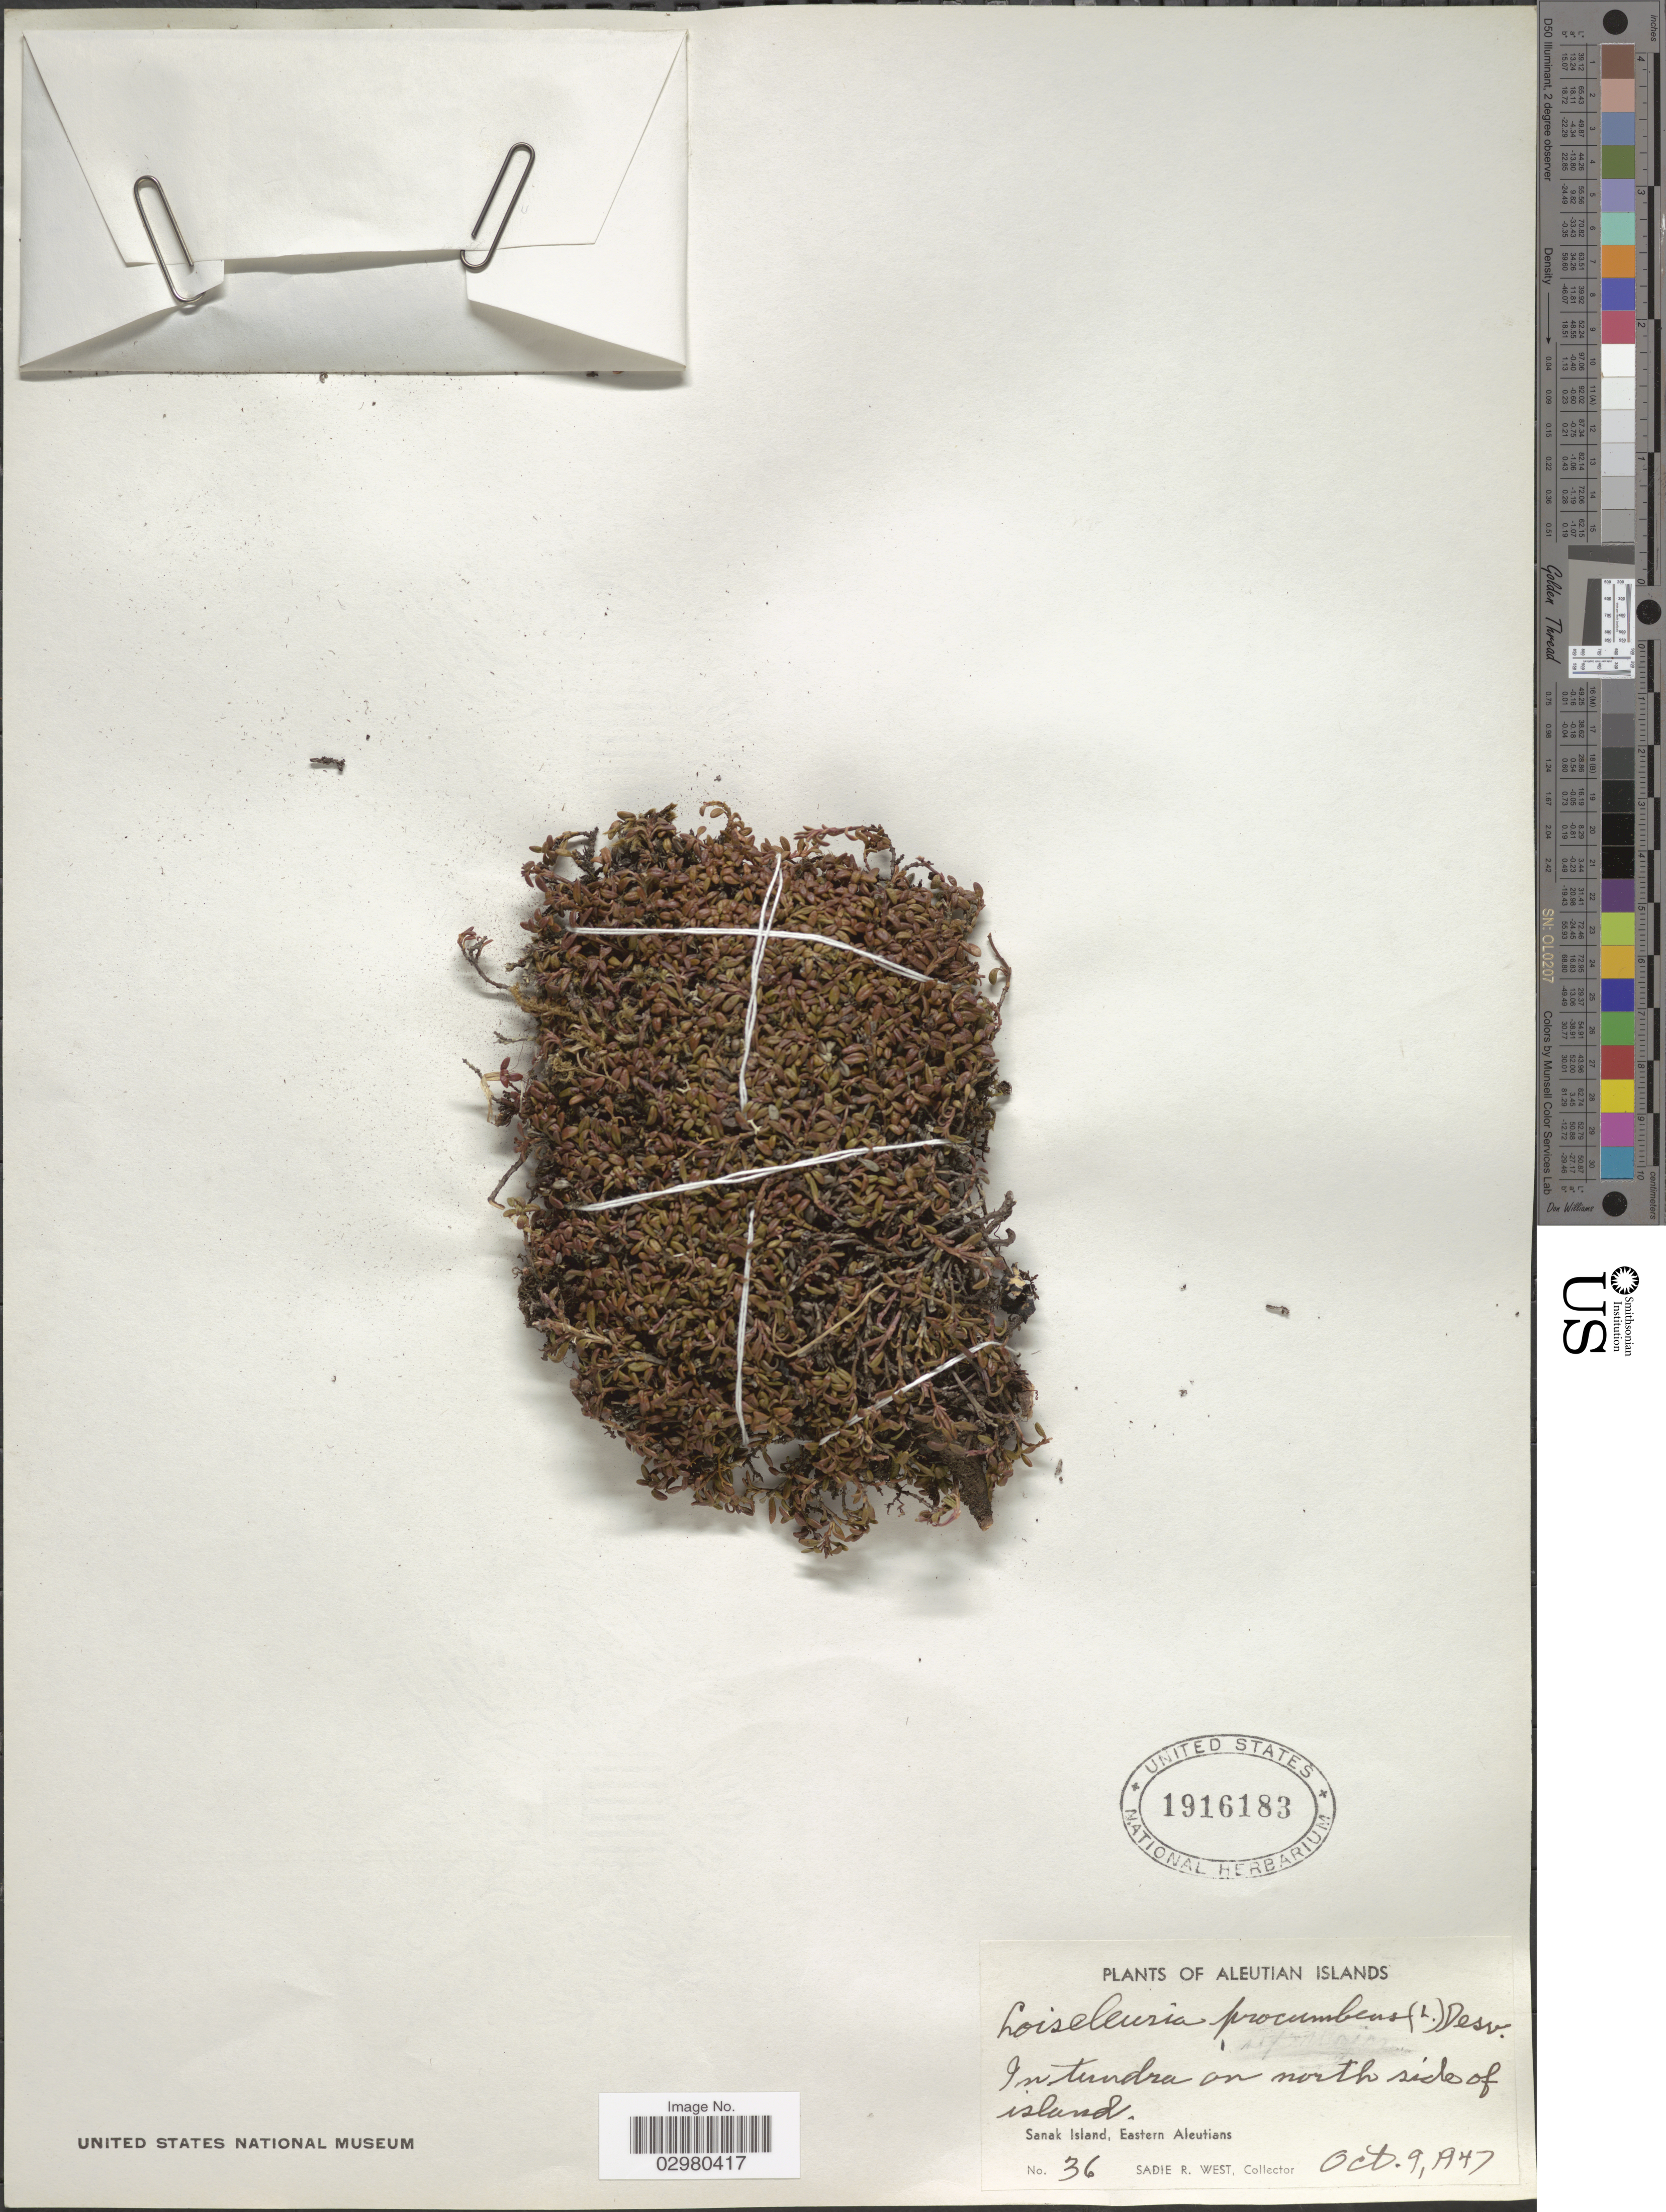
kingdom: Plantae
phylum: Tracheophyta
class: Magnoliopsida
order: Ericales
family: Ericaceae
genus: Loiseleuria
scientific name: Loiseleuria procumbens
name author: (L.) Desv.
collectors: S. R. West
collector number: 36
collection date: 1947-10-09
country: United States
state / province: Alaska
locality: Aleutian Islands. In tundra on north side of island. Sanak Island, Eastern Aleutians.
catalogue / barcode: US 1916183